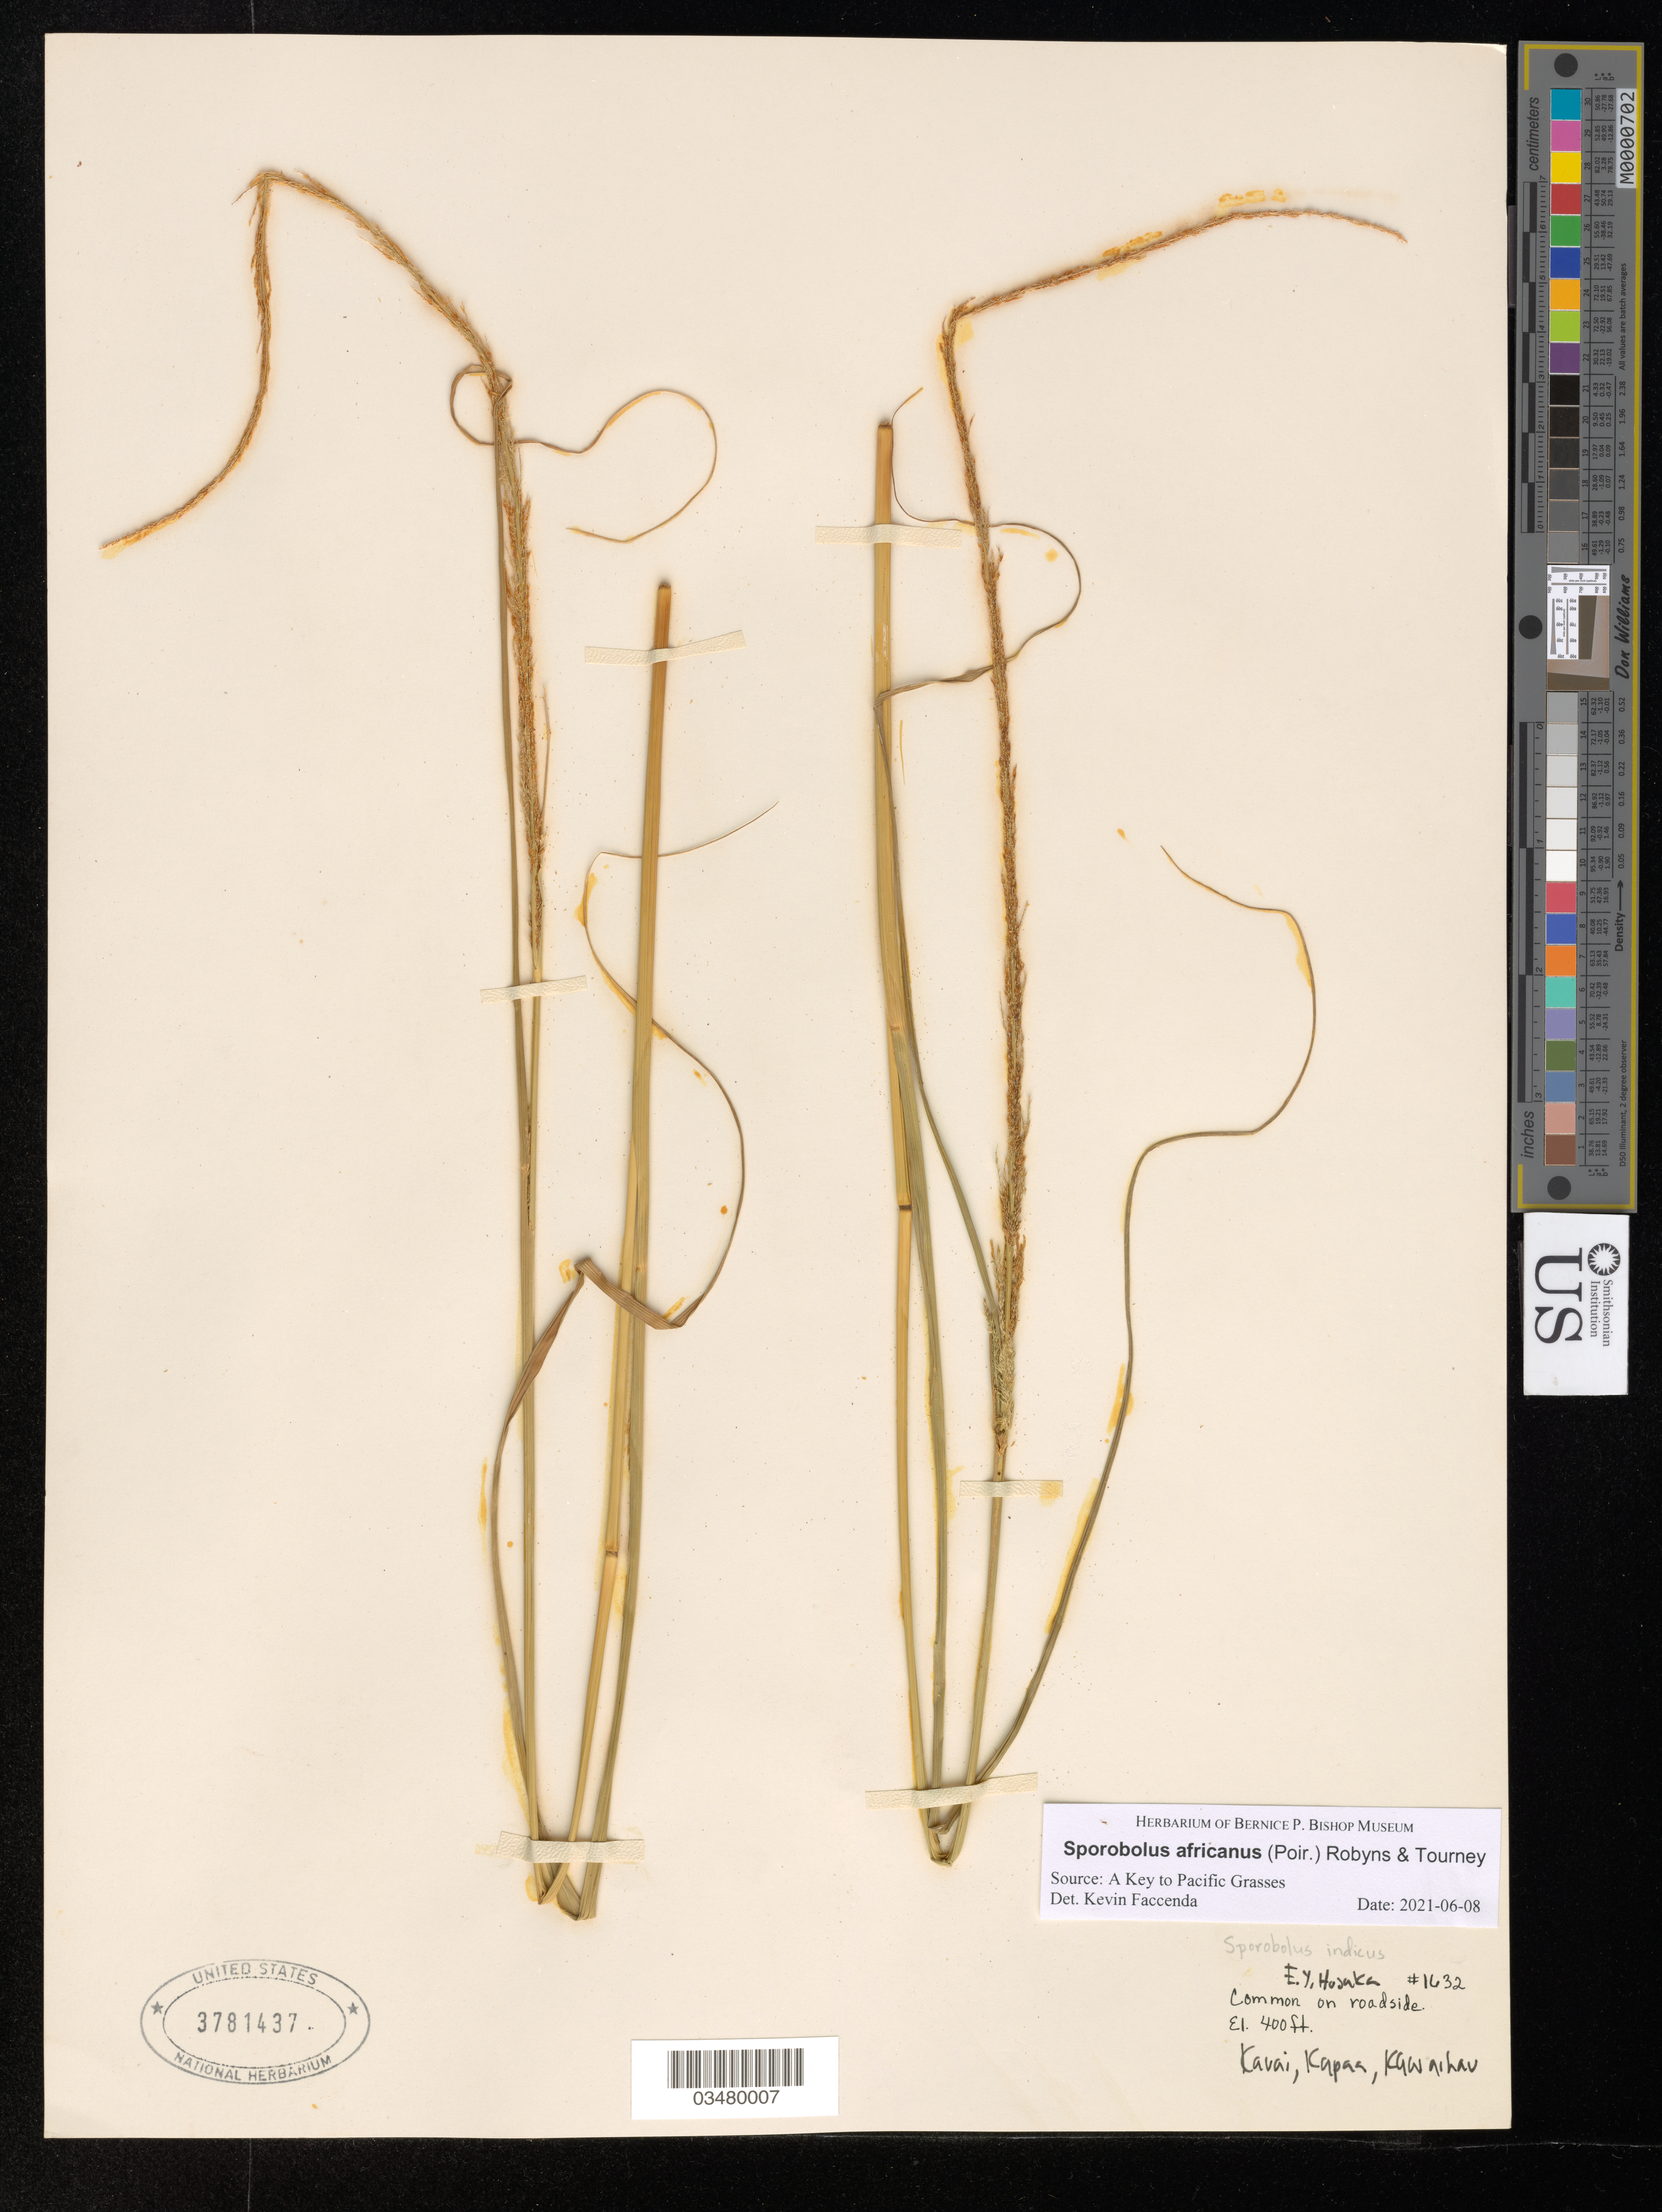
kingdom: Plantae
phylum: Tracheophyta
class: Liliopsida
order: Poales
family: Poaceae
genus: Sporobolus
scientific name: Sporobolus fertilis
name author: (Steud.) Clayton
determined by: Faccenda, K.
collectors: E. Y. Hosaka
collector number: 1632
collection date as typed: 24 Oct 1936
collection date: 1936-10-24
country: United States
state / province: Hawaii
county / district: Kauai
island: Kaua'i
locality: Kapaa, Kawaihau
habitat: Roadside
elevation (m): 122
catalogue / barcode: US 3781437